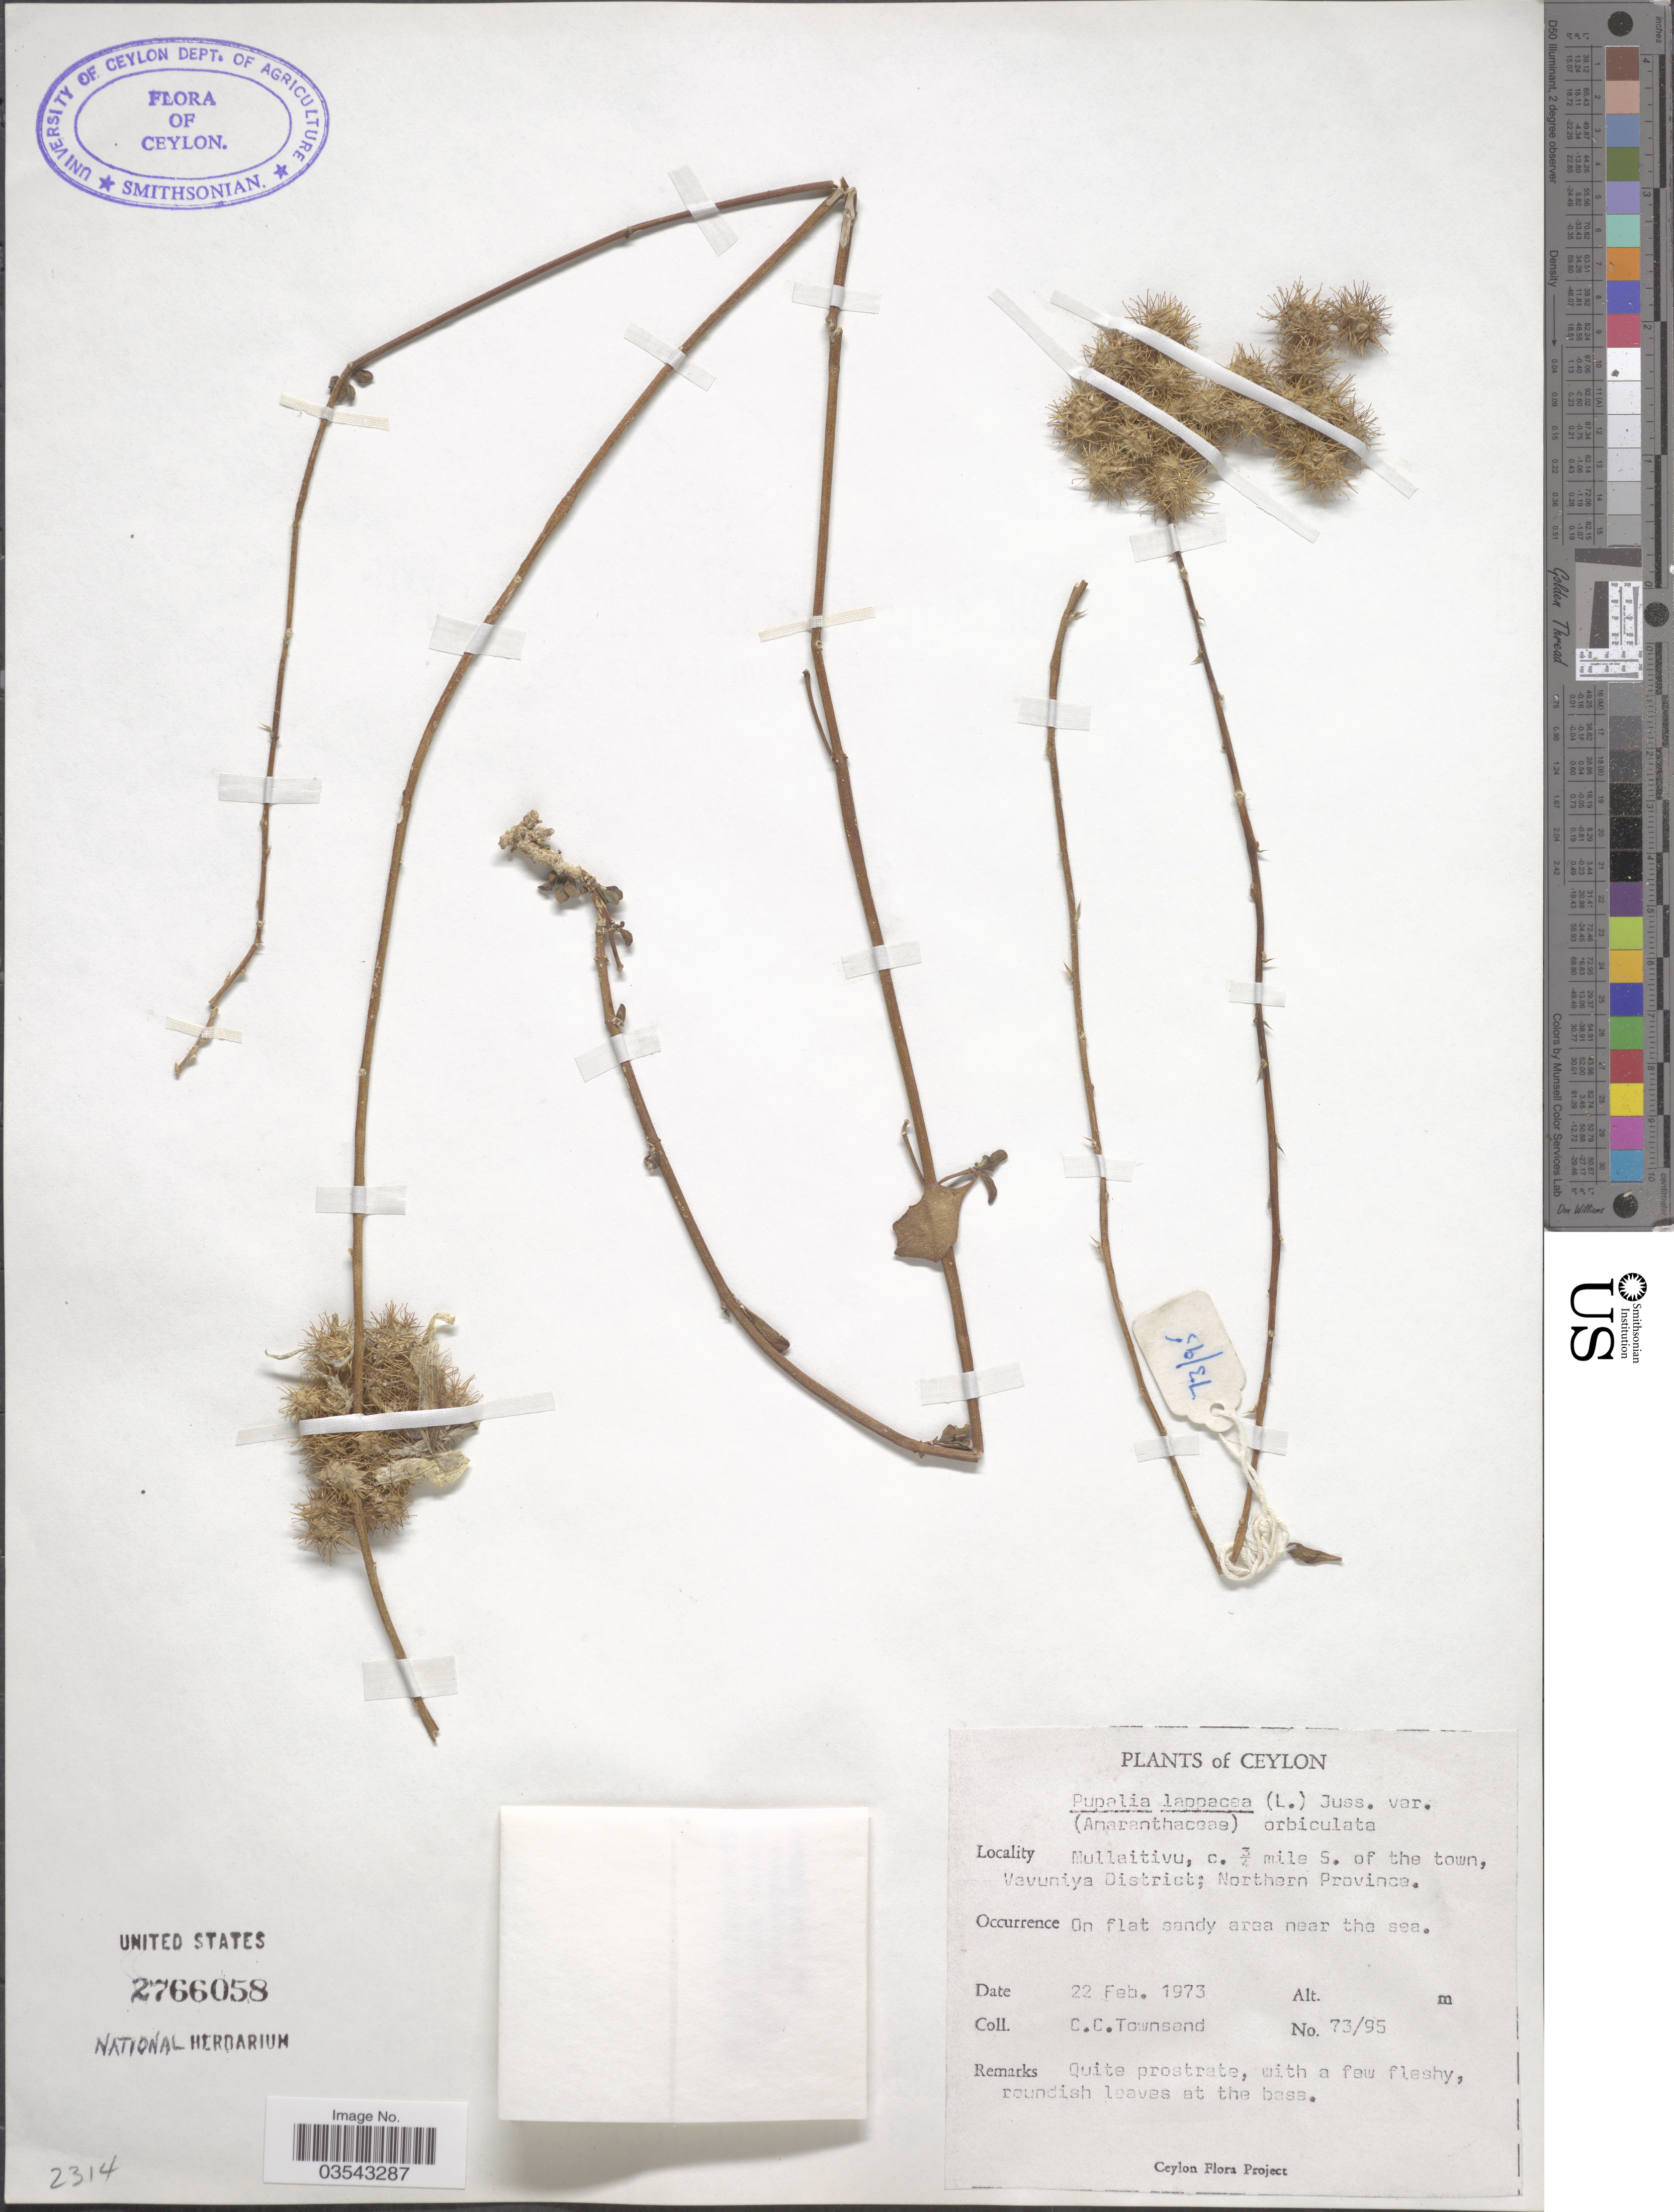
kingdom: Plantae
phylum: Tracheophyta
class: Magnoliopsida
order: Caryophyllales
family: Amaranthaceae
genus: Pupalia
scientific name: Pupalia lappacea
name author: (L.) A. Juss.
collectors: C. C. Townsend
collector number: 73/95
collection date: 1973-02-22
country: Sri Lanka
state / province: Northern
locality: Ceylon. Mullaitivu, c. ¾ mile S. of the town, Vavuniya District.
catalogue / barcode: US 2766058